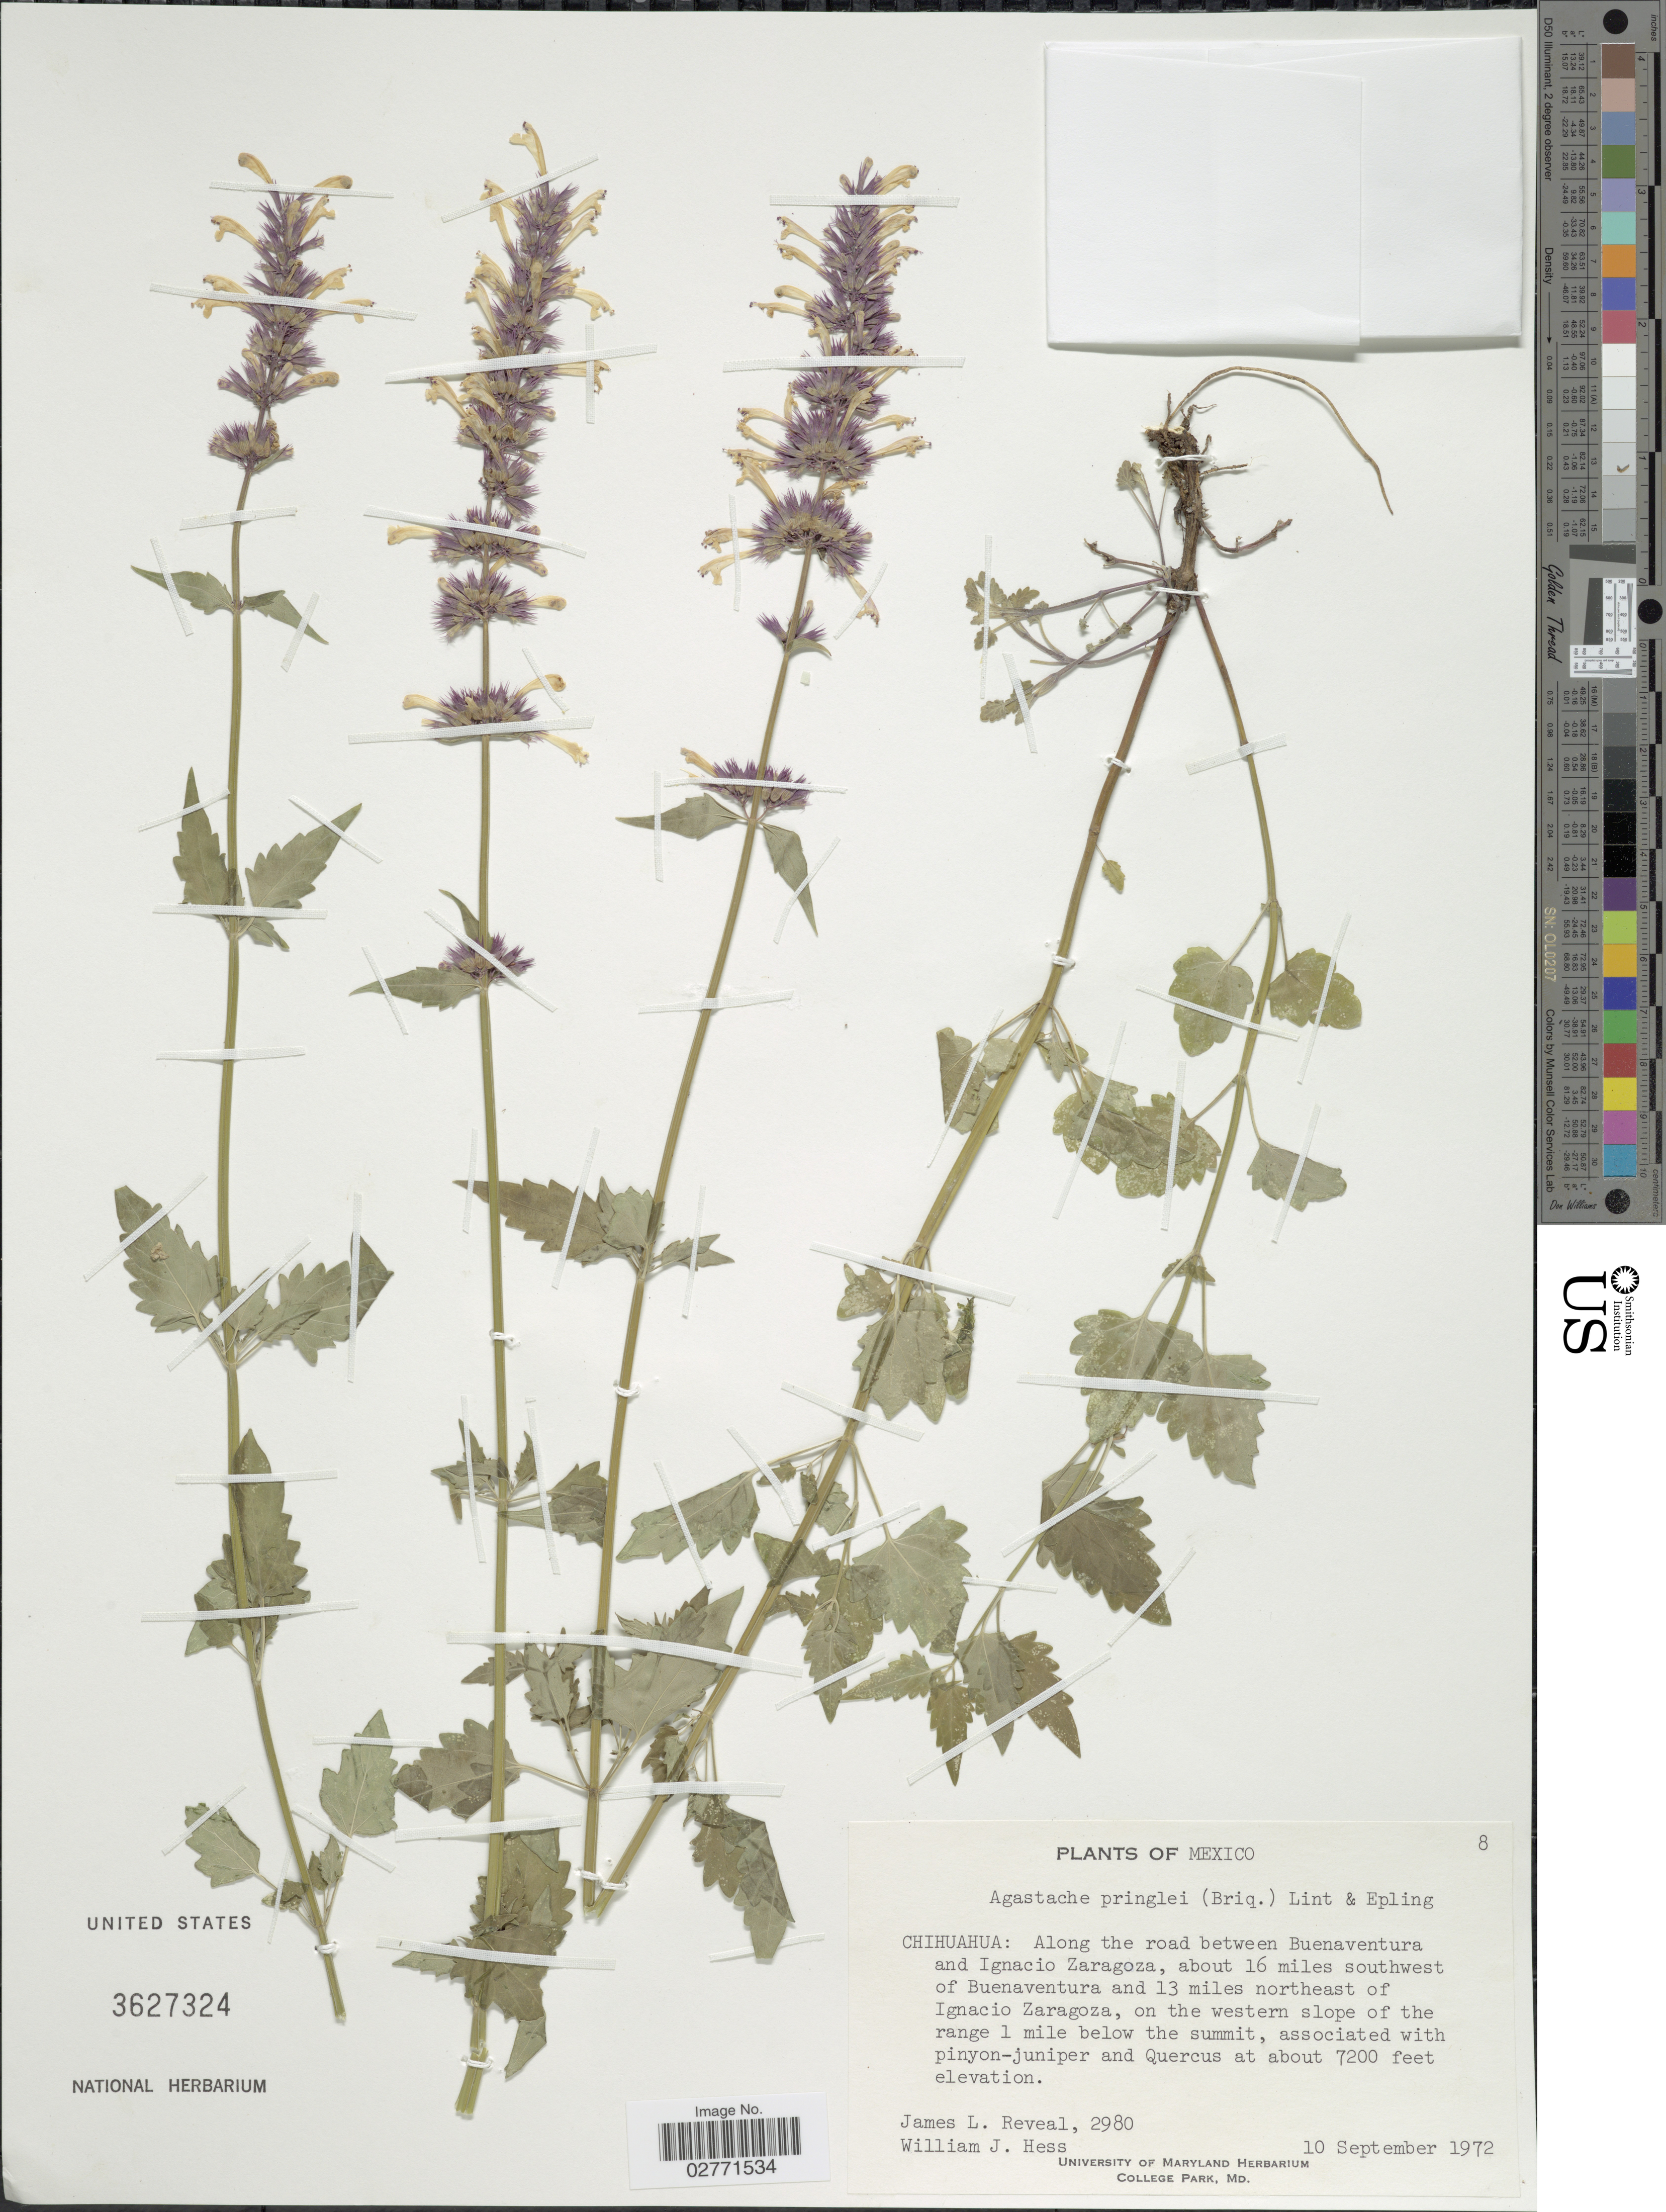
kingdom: Plantae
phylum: Tracheophyta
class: Magnoliopsida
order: Lamiales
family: Lamiaceae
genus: Agastache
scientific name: Agastache pringlei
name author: (Briq.) Lint & Epling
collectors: J. L. Reveal & W. Hess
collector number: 2980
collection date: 1972-09-10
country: Mexico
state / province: Chihuahua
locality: Along the road between Buenaventura and Ignacio Zaragoza, about 16 miles southwest of Buenaventura and 13 miles northeast of Ignacio Zaragoza, on the western slope of the range 1 mile below the summit.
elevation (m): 2195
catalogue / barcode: US 3627324